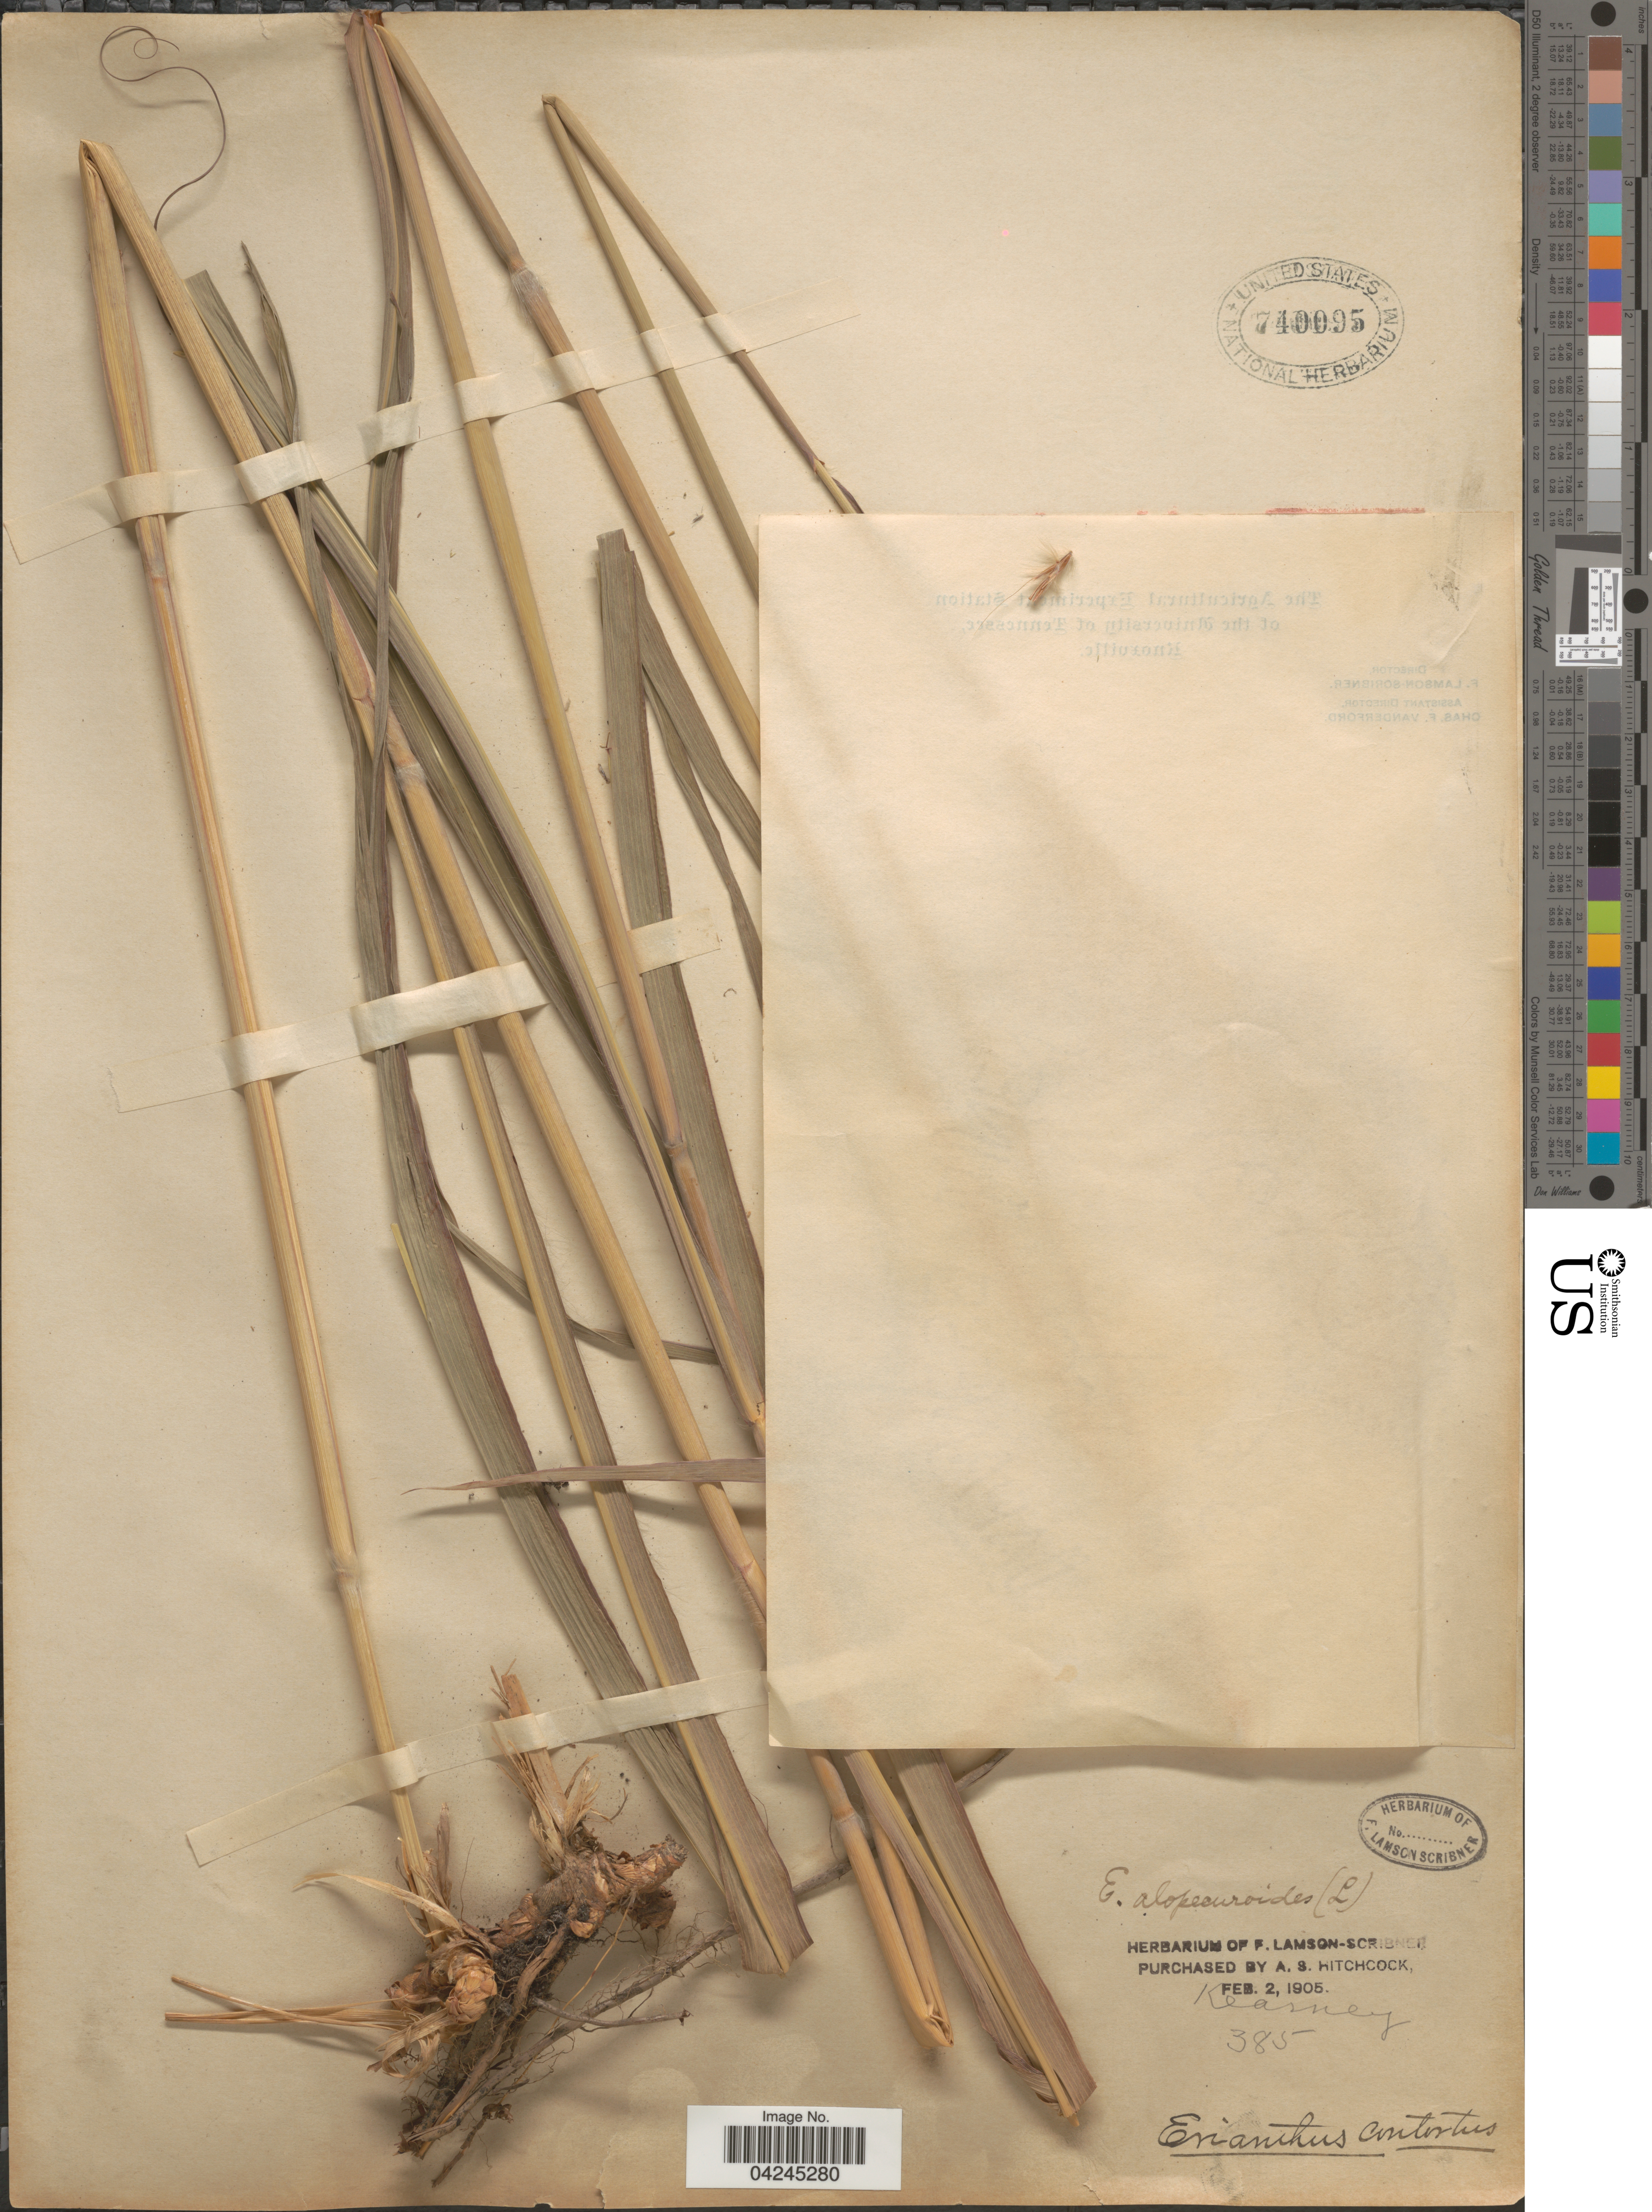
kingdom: Plantae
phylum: Tracheophyta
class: Liliopsida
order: Poales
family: Poaceae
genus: Erianthus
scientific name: Erianthus sp.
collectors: Kearney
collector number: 385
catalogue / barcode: US 740095